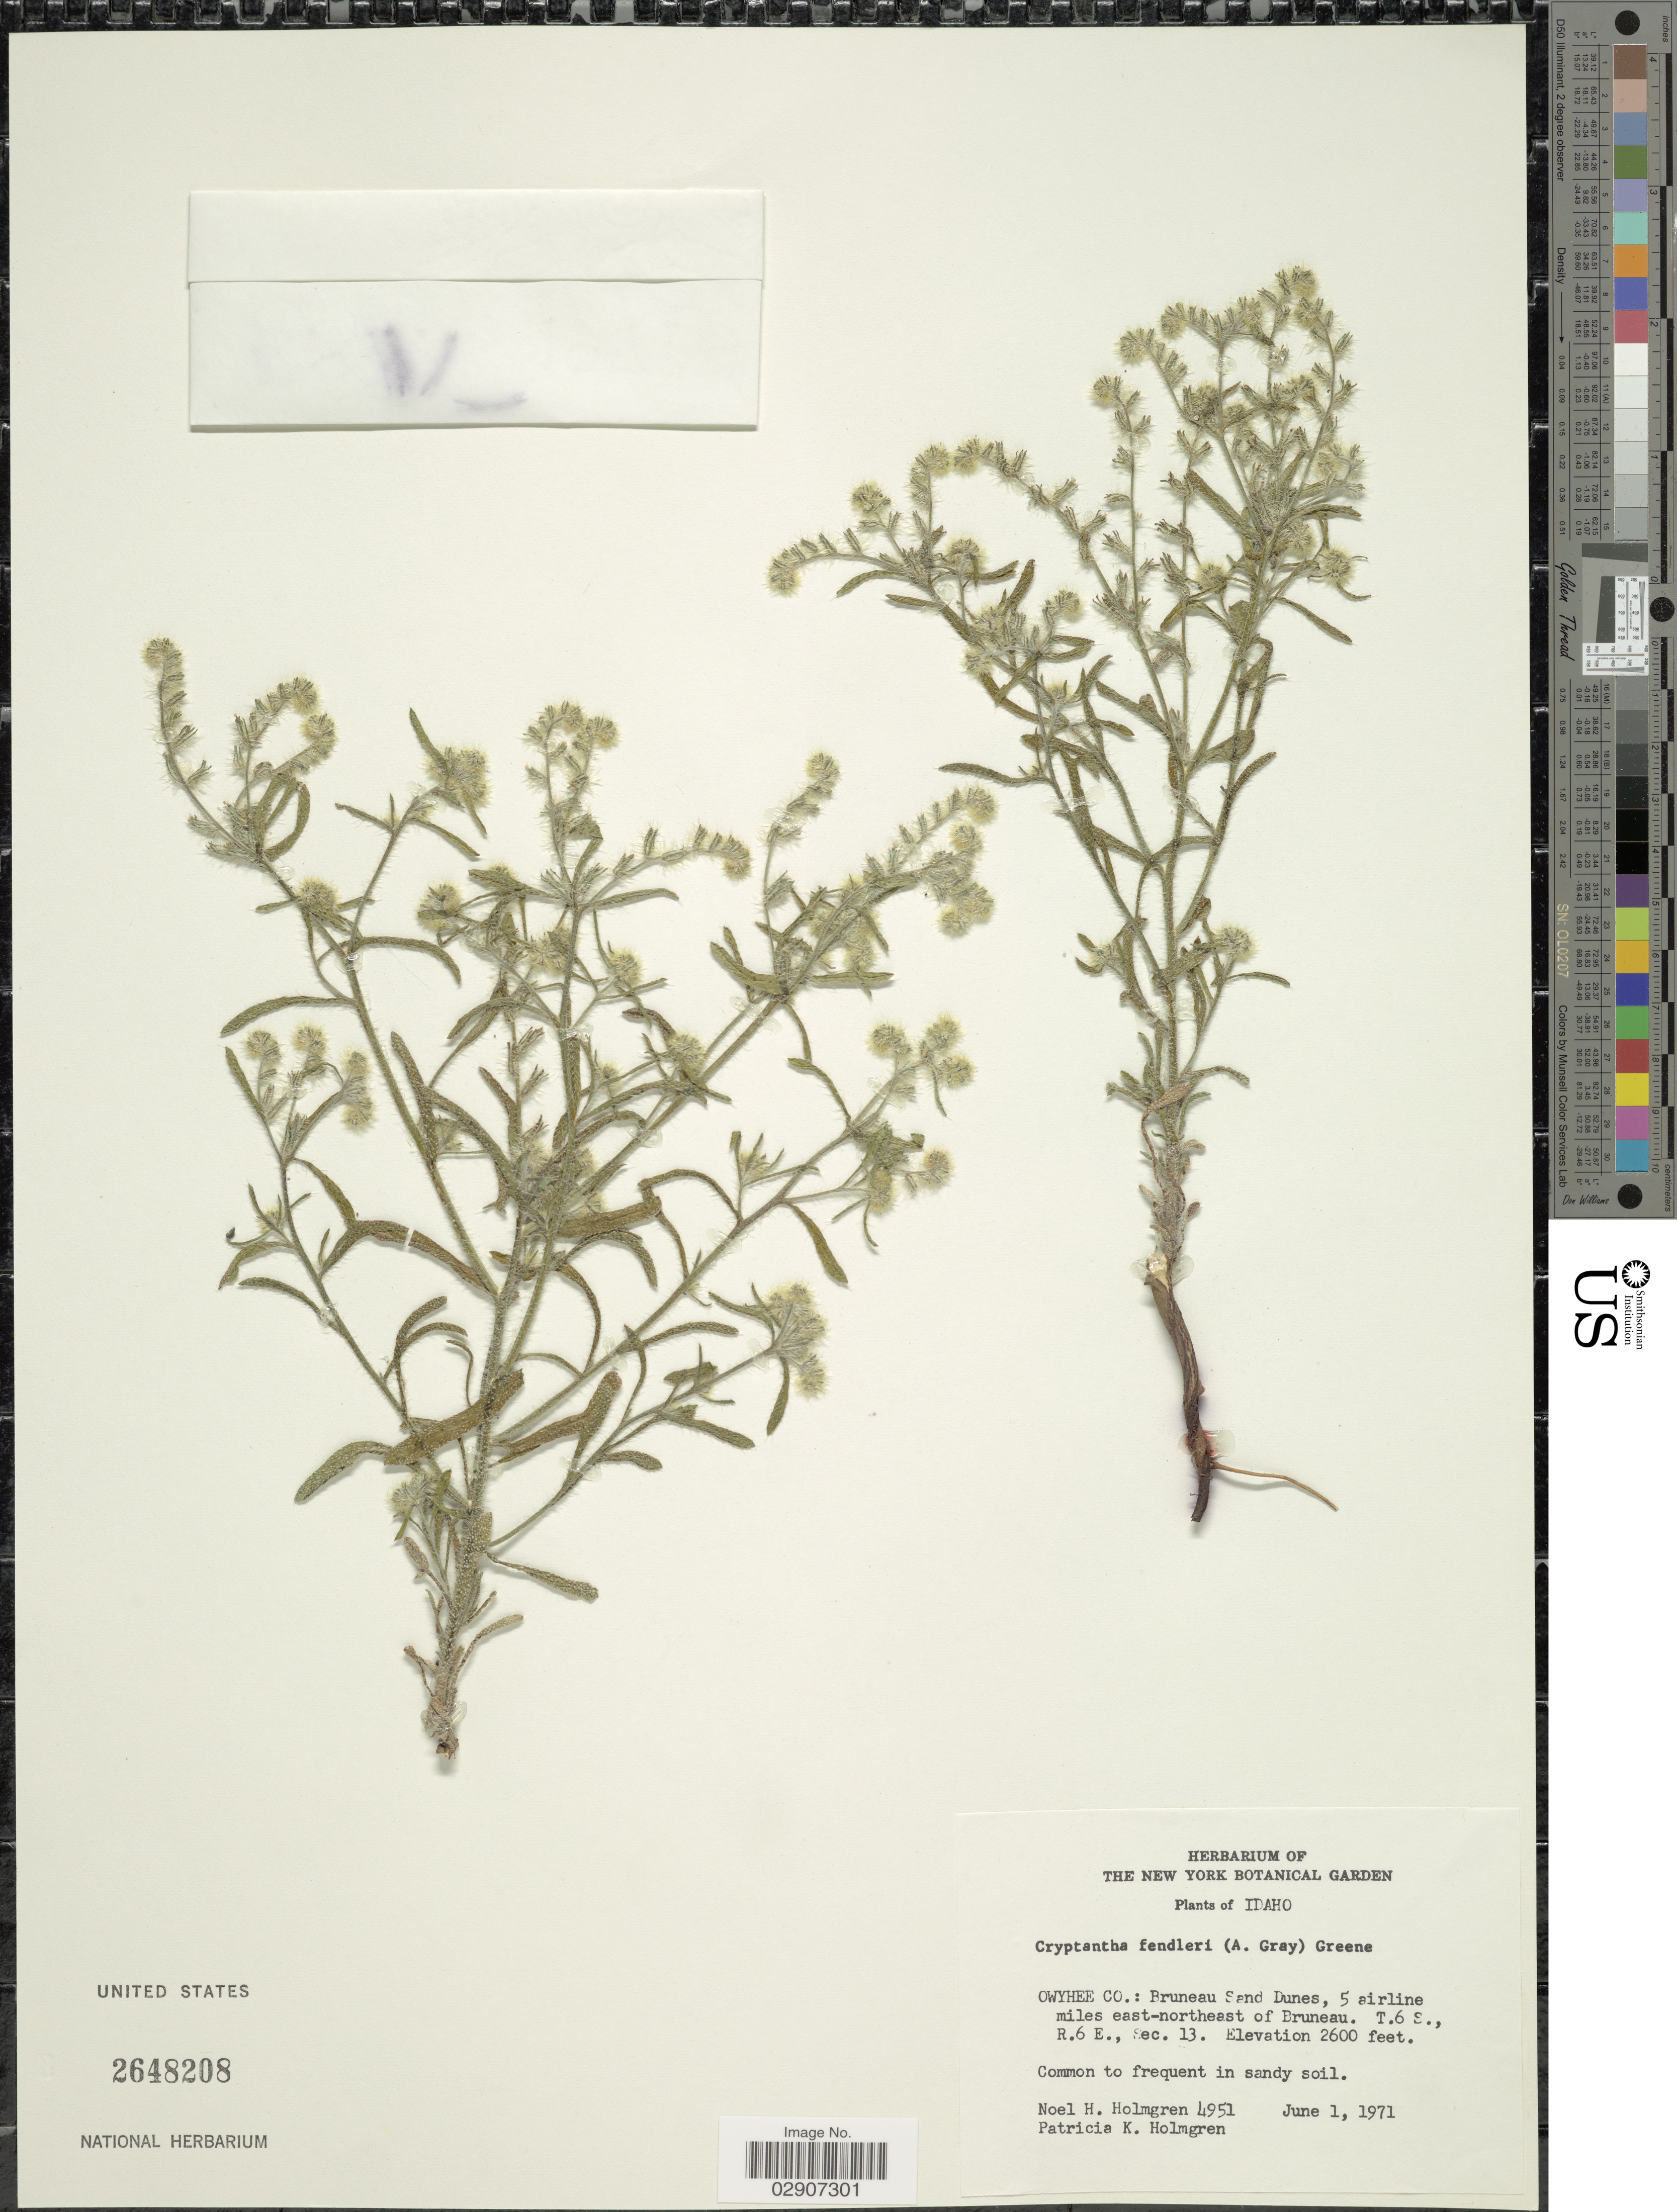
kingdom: Plantae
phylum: Tracheophyta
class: Magnoliopsida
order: Boraginales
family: Boraginaceae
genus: Cryptantha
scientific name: Cryptantha fendleri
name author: (A. Gray) Greene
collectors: N. H. Holmgren & P. K. Holmgren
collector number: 4951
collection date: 1971-06-01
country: United States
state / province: Idaho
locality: Owyhee Co.: Bruneau Sand Dunes, 5 airline miles east-northeast of Bruneau. T6S, R6E, Sec. 13.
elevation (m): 792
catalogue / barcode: US 2648208